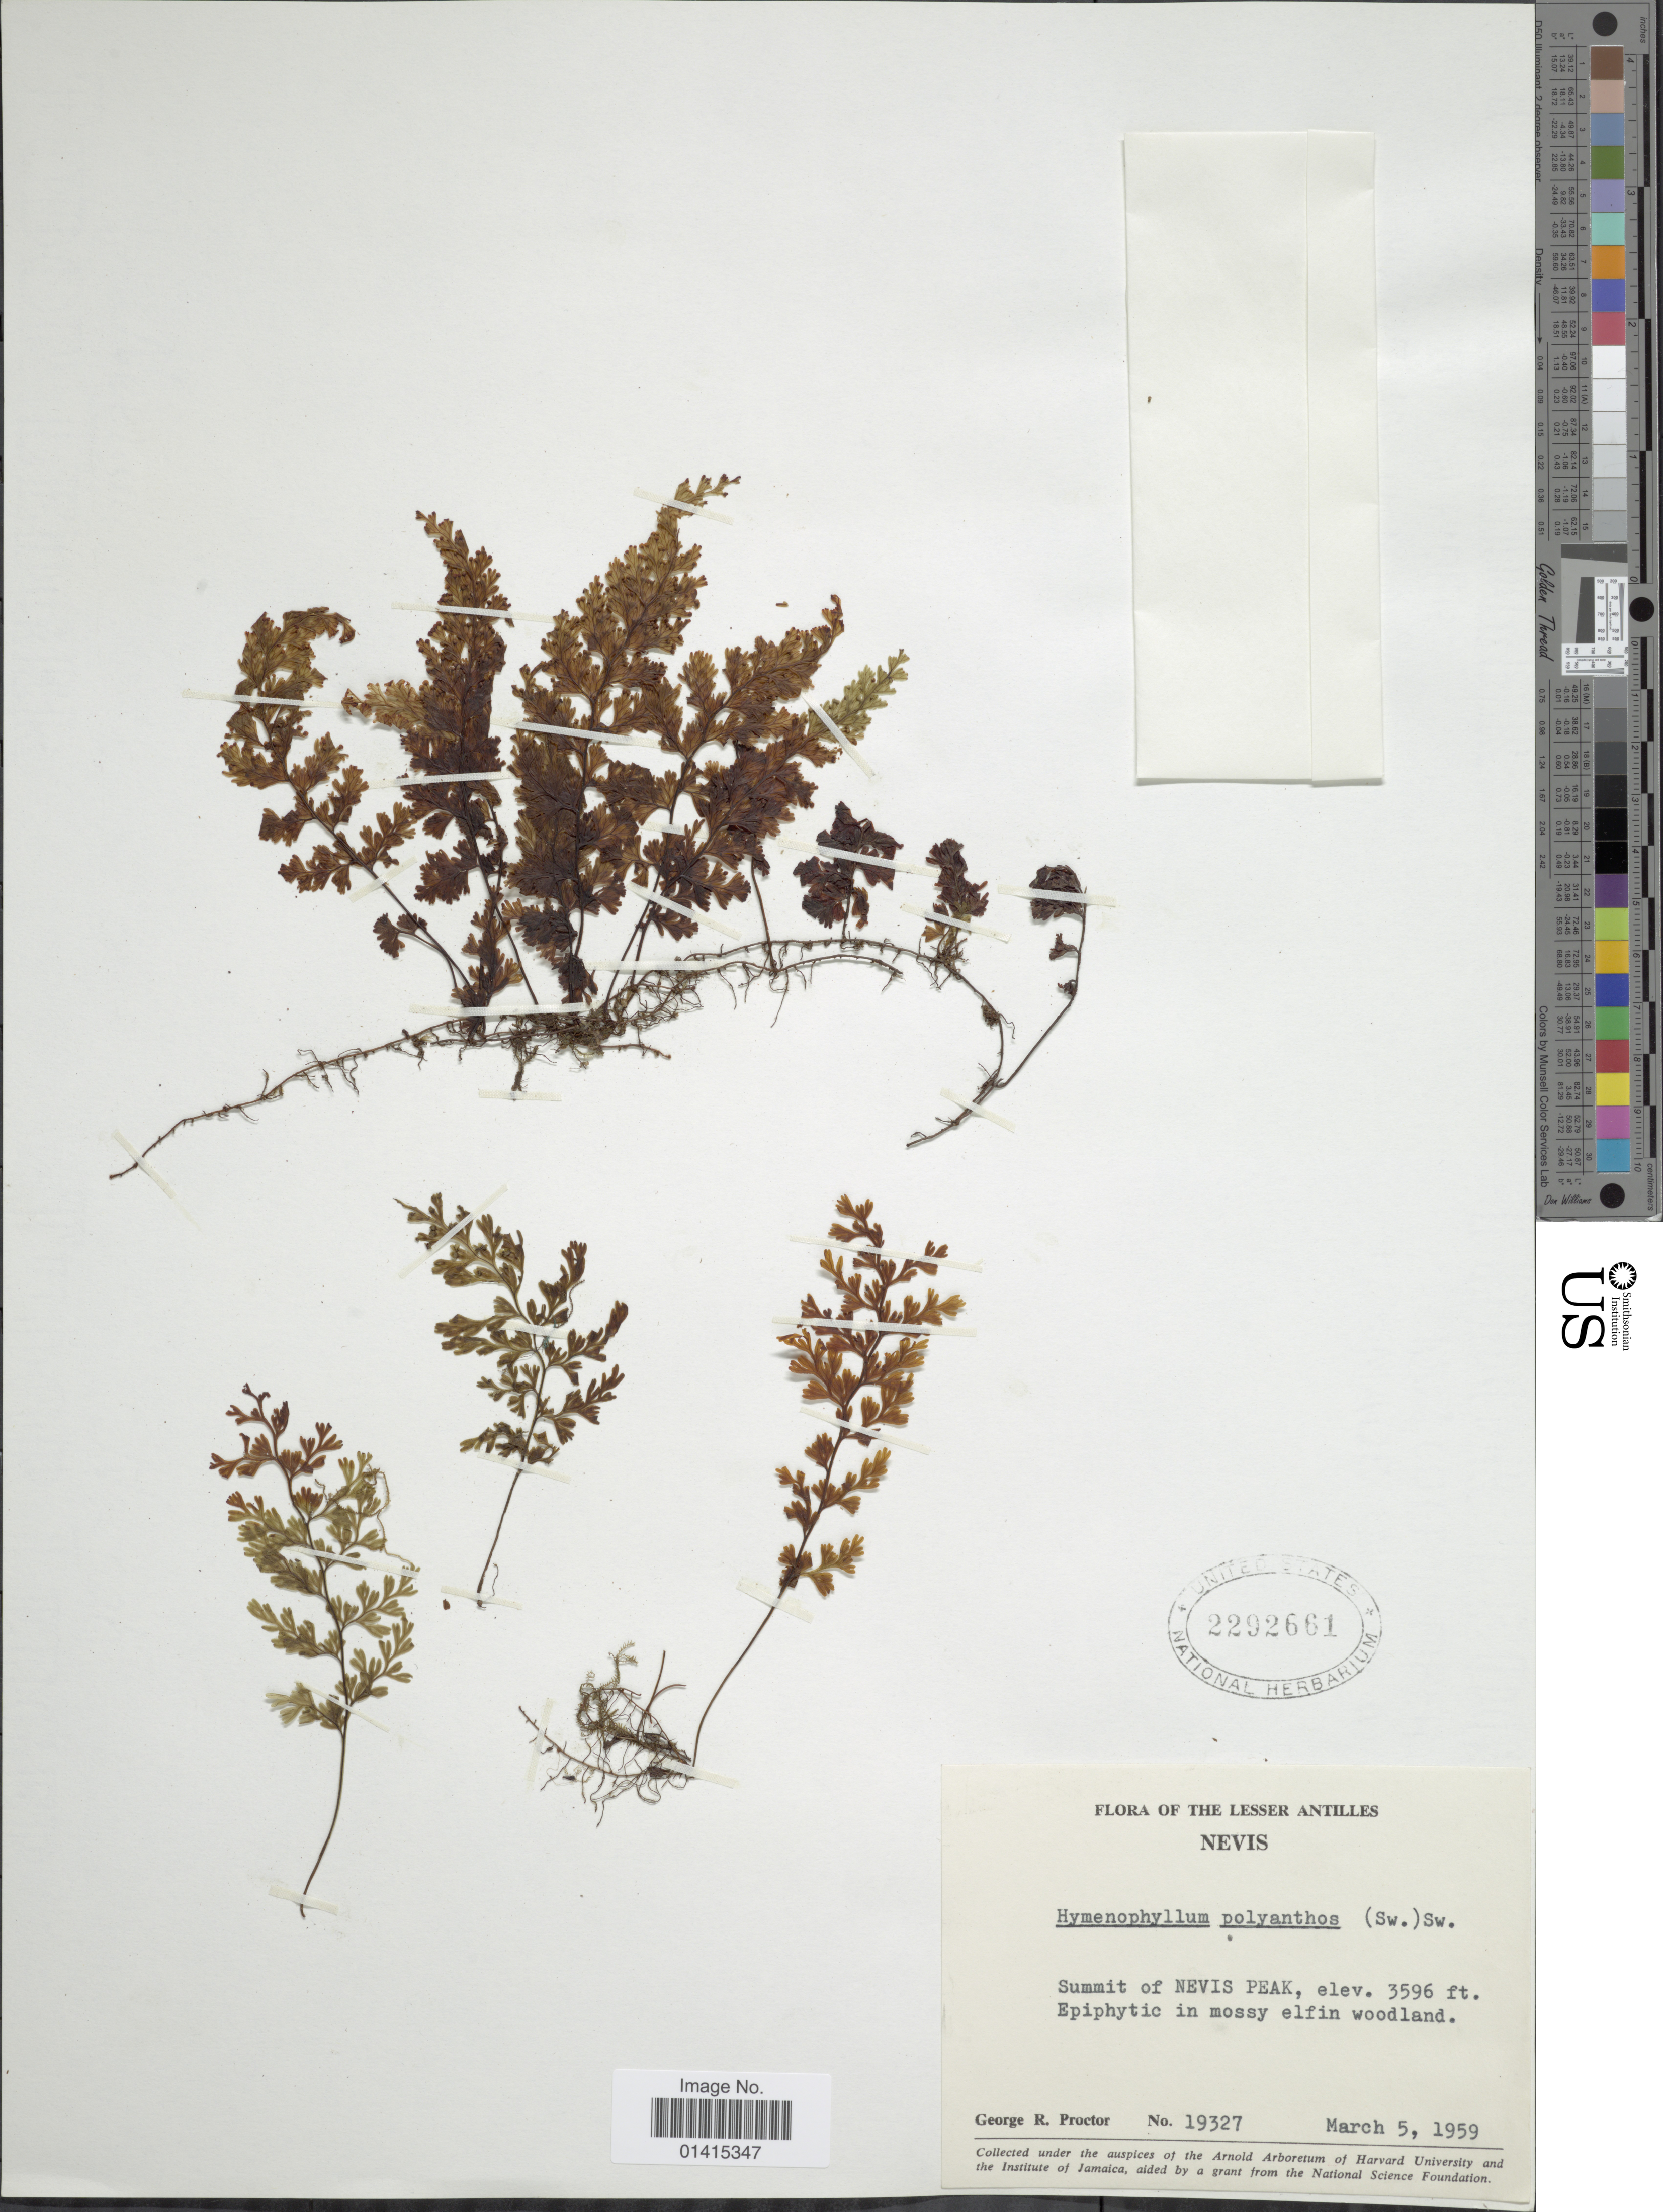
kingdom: Plantae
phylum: Tracheophyta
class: Polypodiopsida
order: Hymenophyllales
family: Hymenophyllaceae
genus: Hymenophyllum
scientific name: Hymenophyllum polyanthos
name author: (Sw.) Sw.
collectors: G. R. Proctor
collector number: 19327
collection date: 1959-03-05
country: St. Christopher-Nevis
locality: Summit of Nevis Peak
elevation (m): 1096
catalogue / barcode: US 2292661